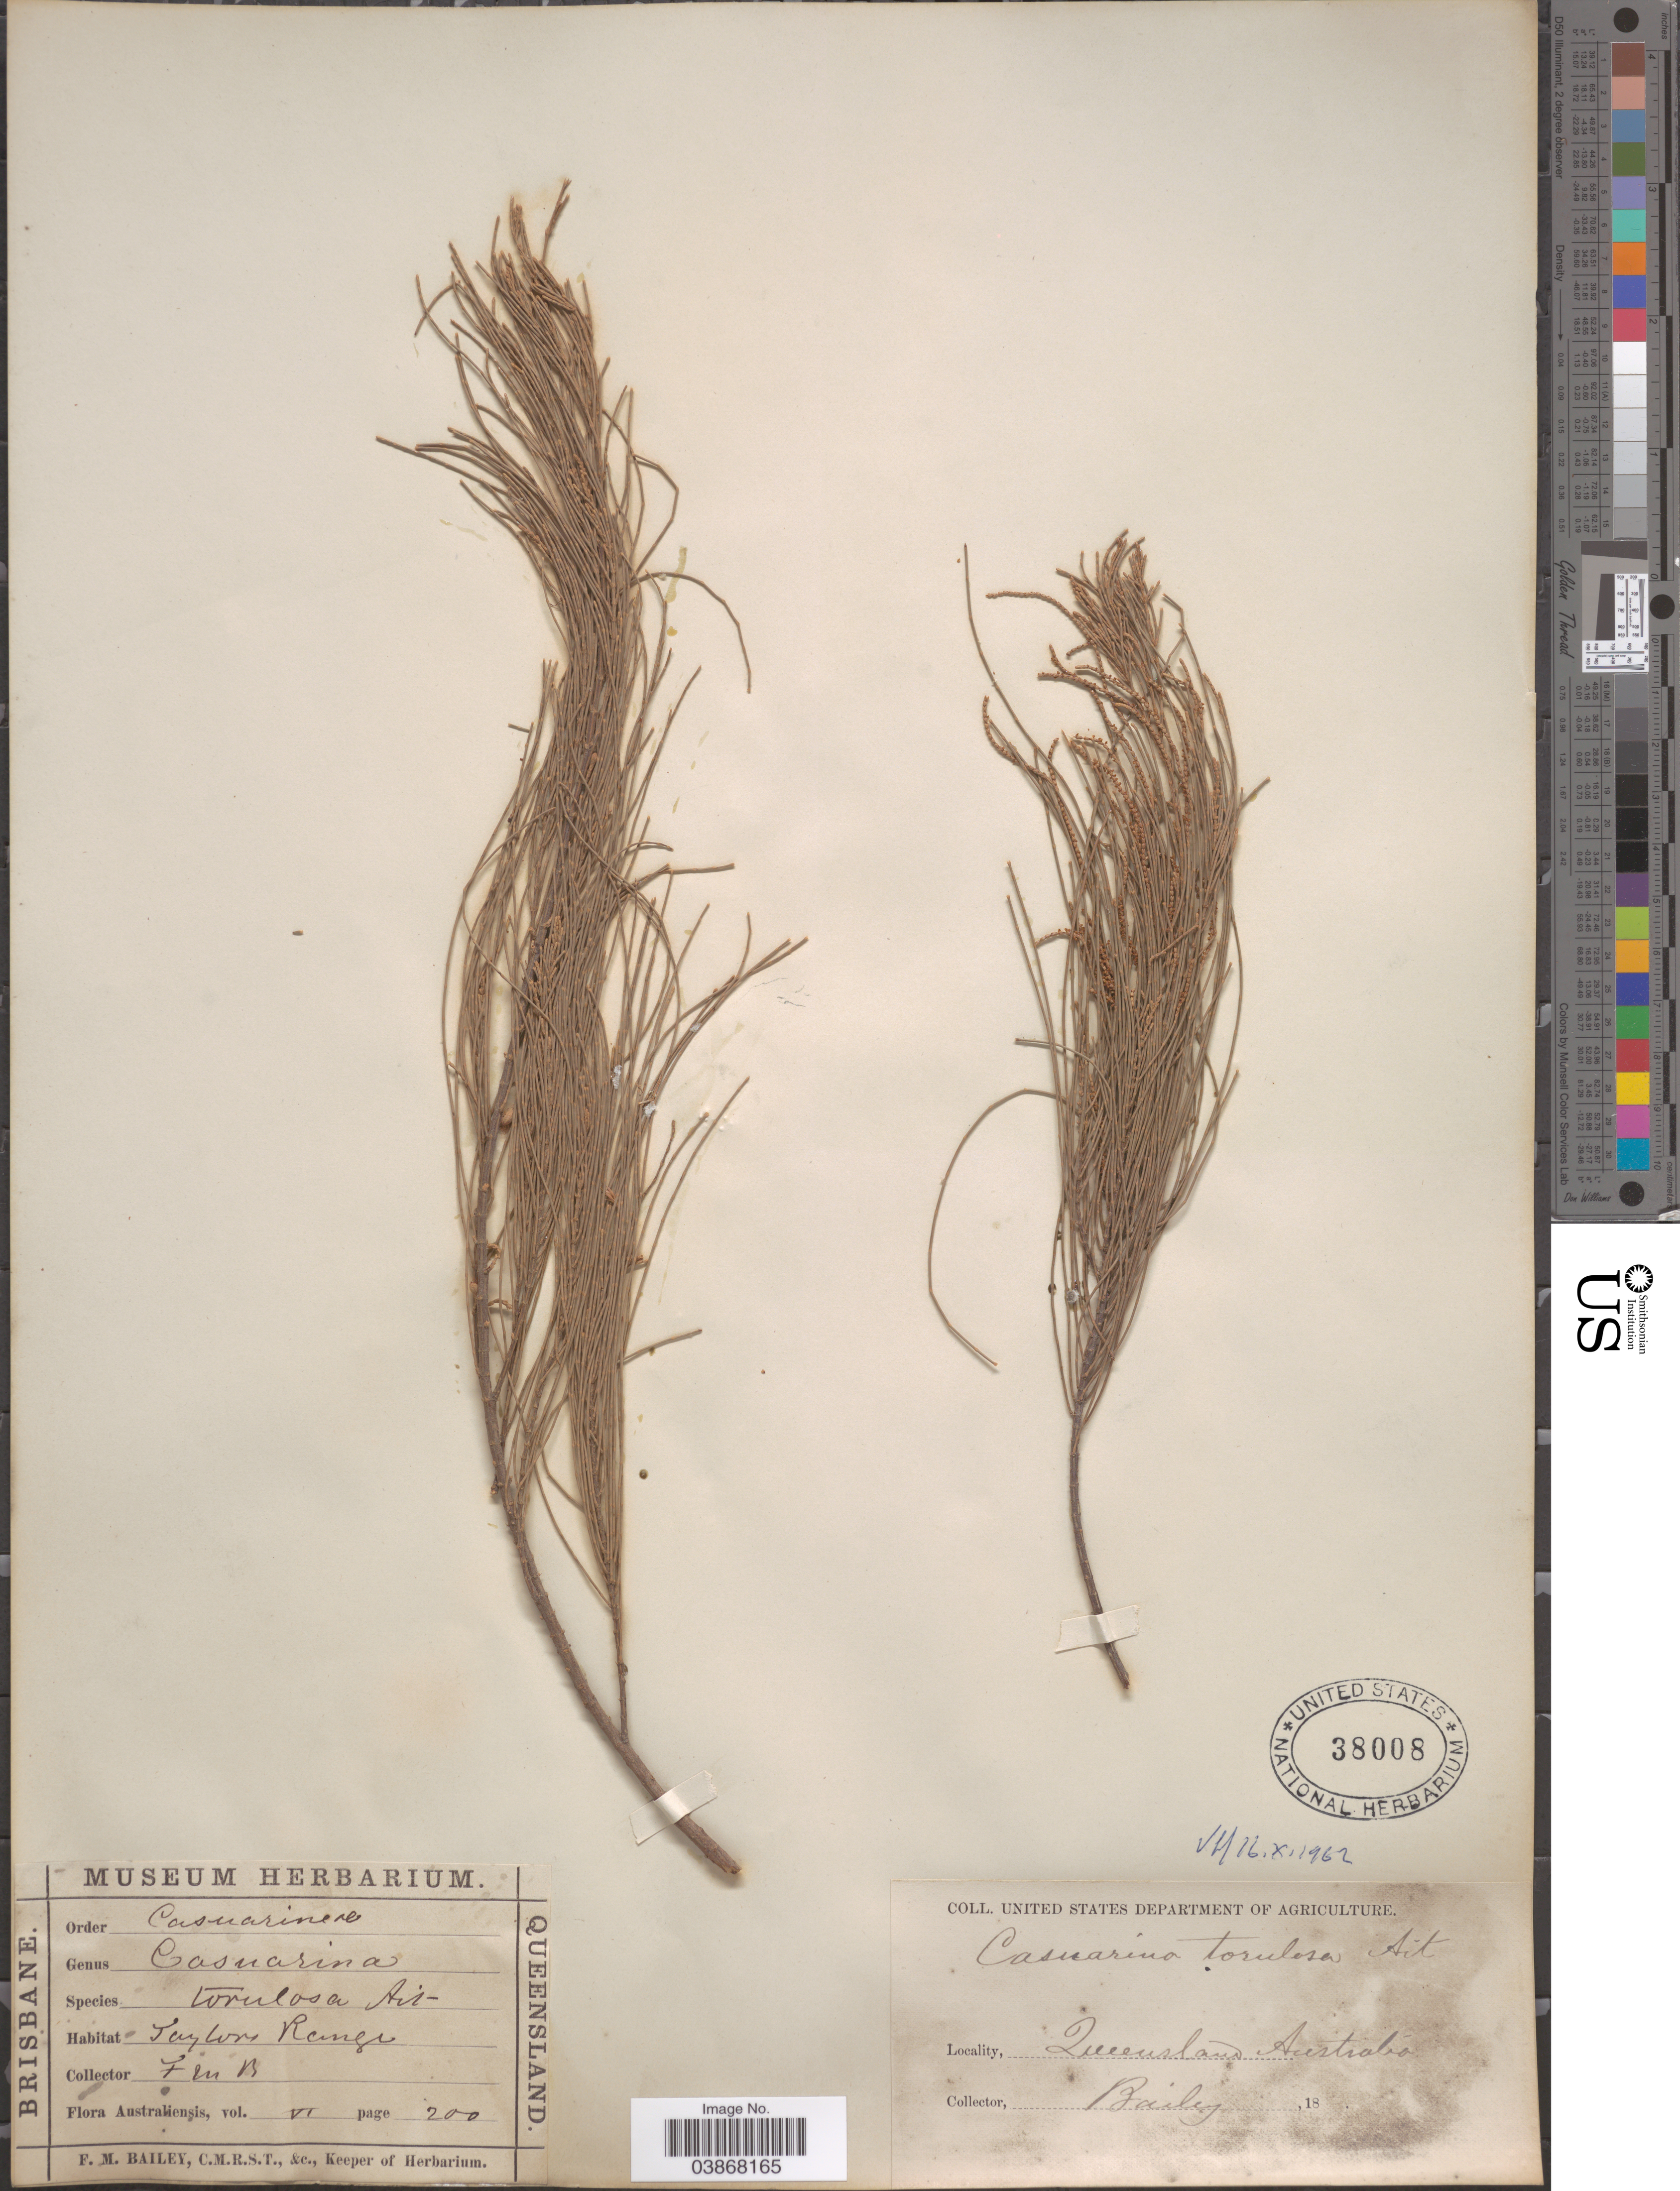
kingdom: Plantae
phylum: Tracheophyta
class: Magnoliopsida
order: Fagales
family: Casuarinaceae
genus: Allocasuarina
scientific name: Allocasuarina torulosa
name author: (Aiton) L.A.S. Johnson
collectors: F. M. Bailey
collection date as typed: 18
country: Australia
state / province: Queensland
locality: Taylors Range.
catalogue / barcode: US 38008